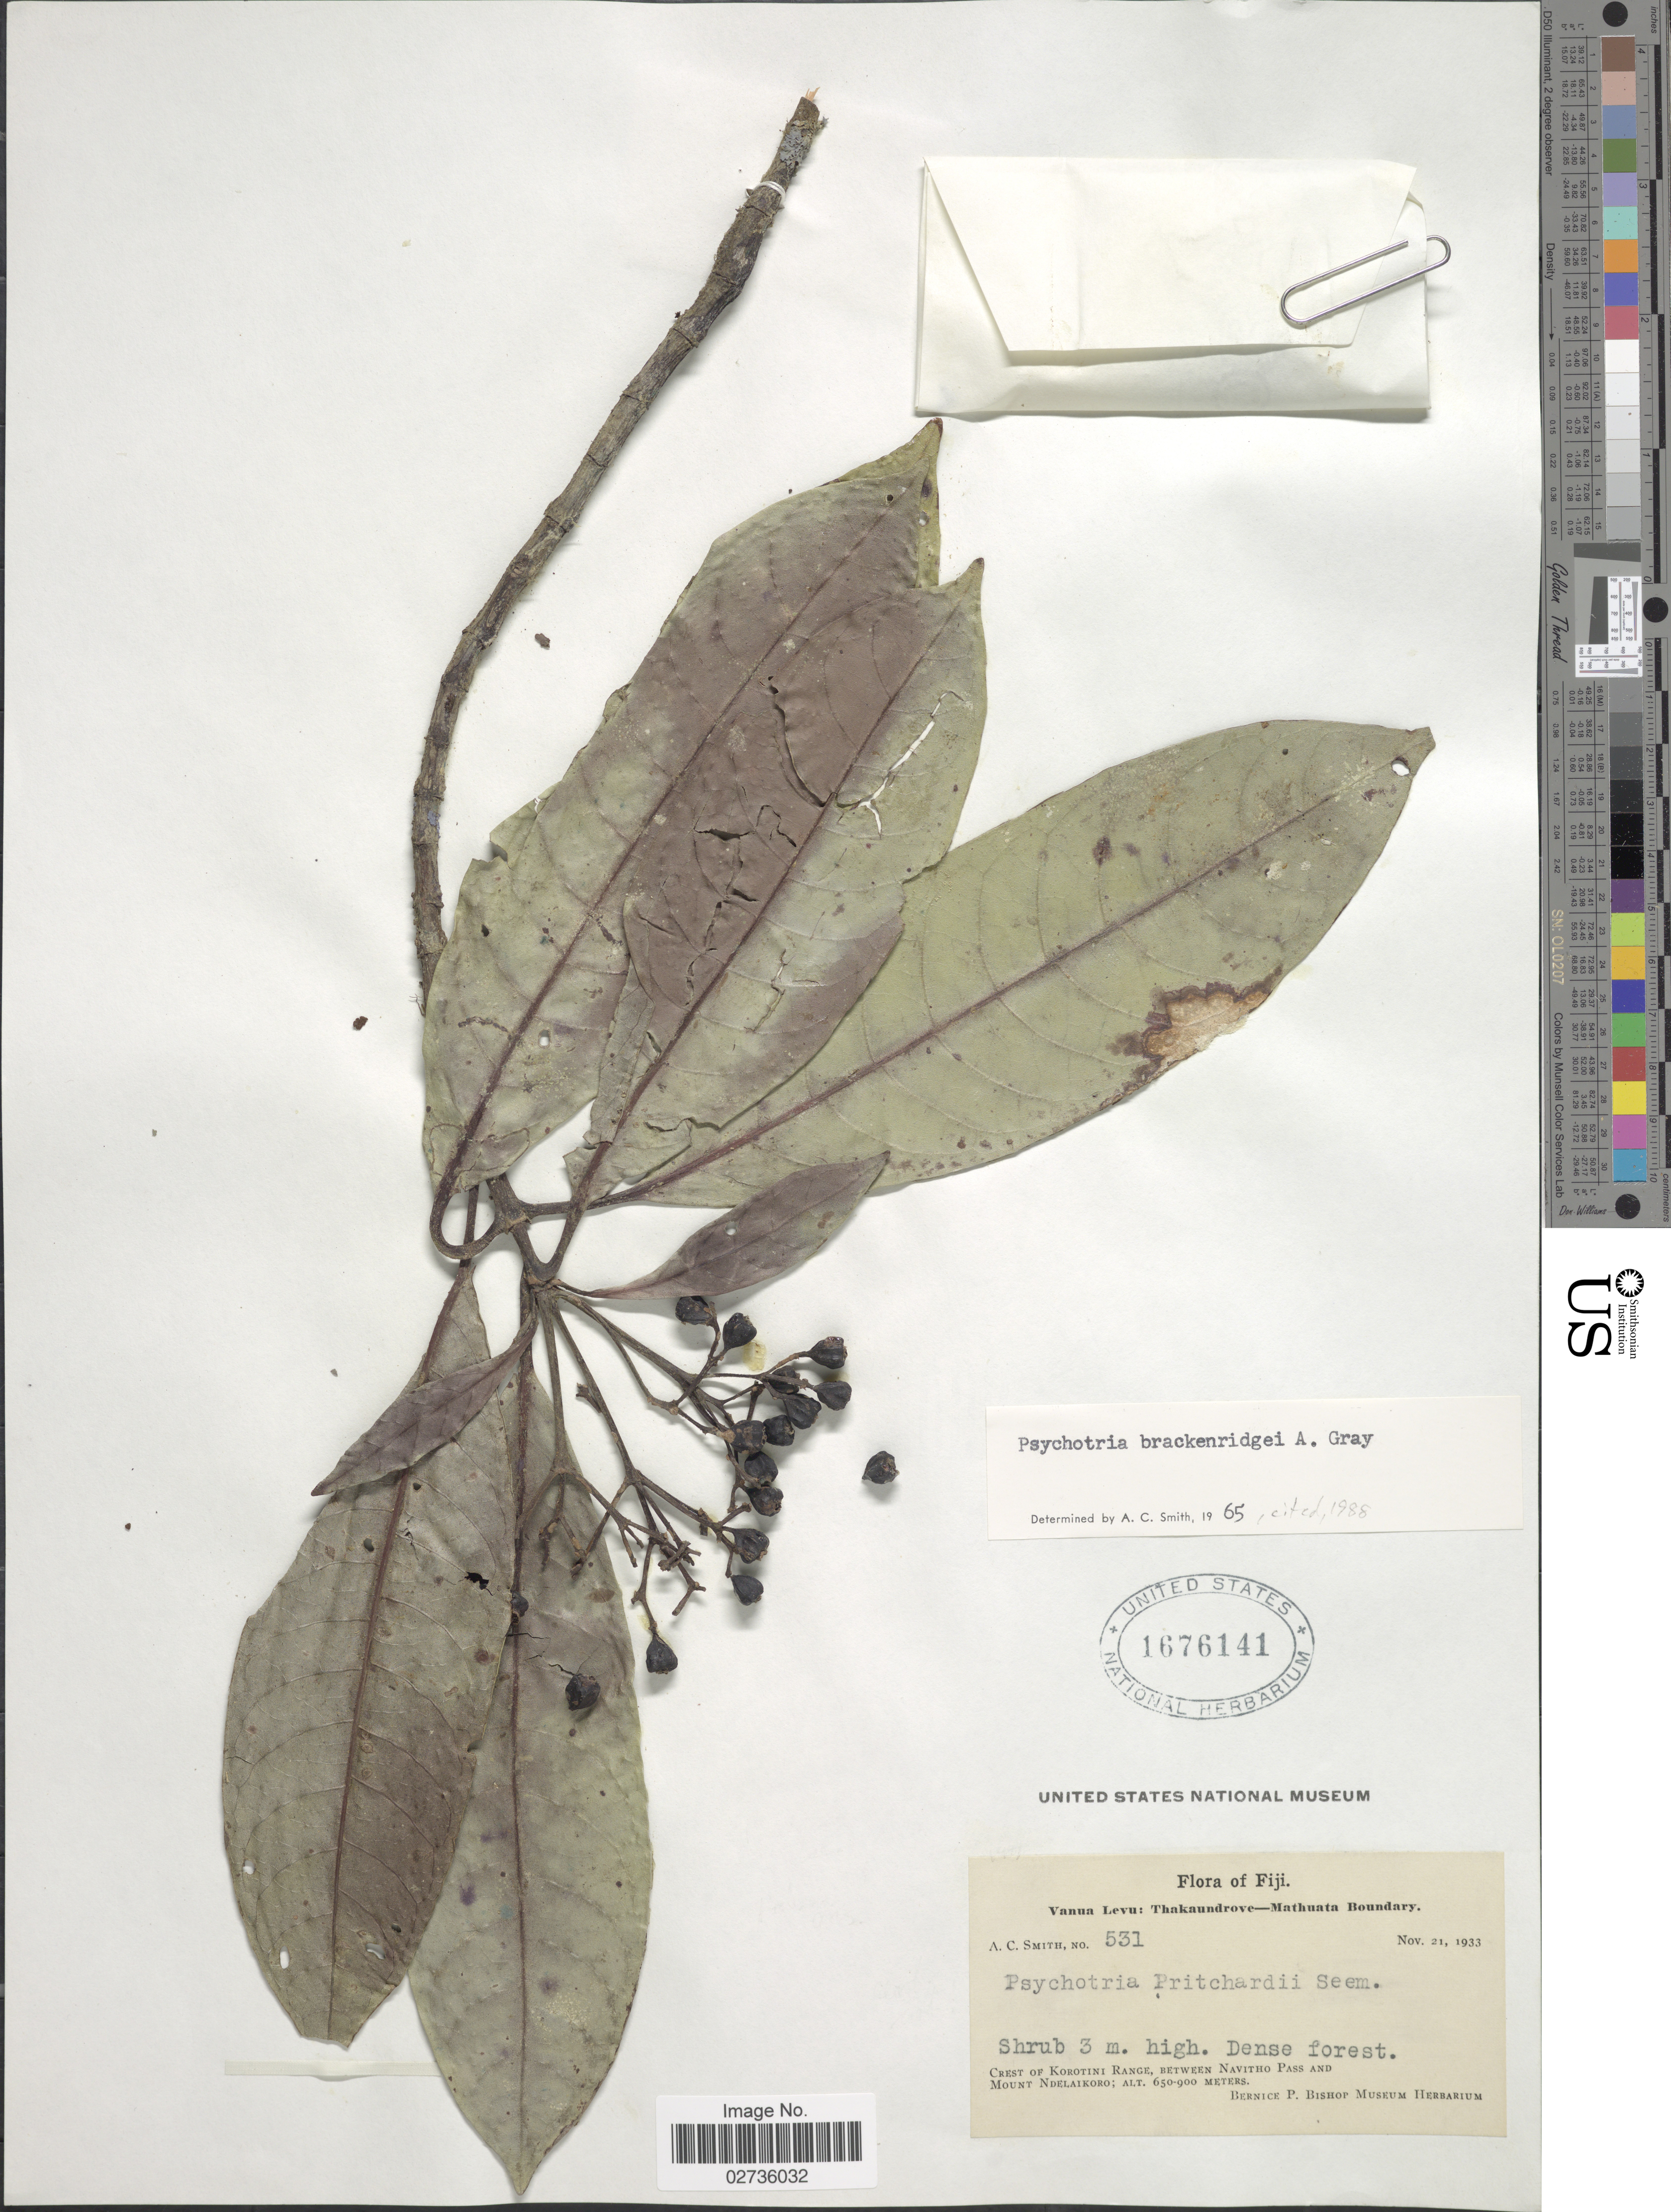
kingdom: Plantae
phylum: Tracheophyta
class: Magnoliopsida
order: Gentianales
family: Rubiaceae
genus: Psychotria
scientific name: Psychotria brackenridgei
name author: A. Gray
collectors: A. C. Smith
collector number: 531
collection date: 1933-11-21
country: Fiji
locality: Vanua Levu: Thakaundrove-Mathuata Boundary. Crest of Korotini Range, between Navitho Pass and Mount Ndelaikoro.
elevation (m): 650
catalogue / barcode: US 1676141